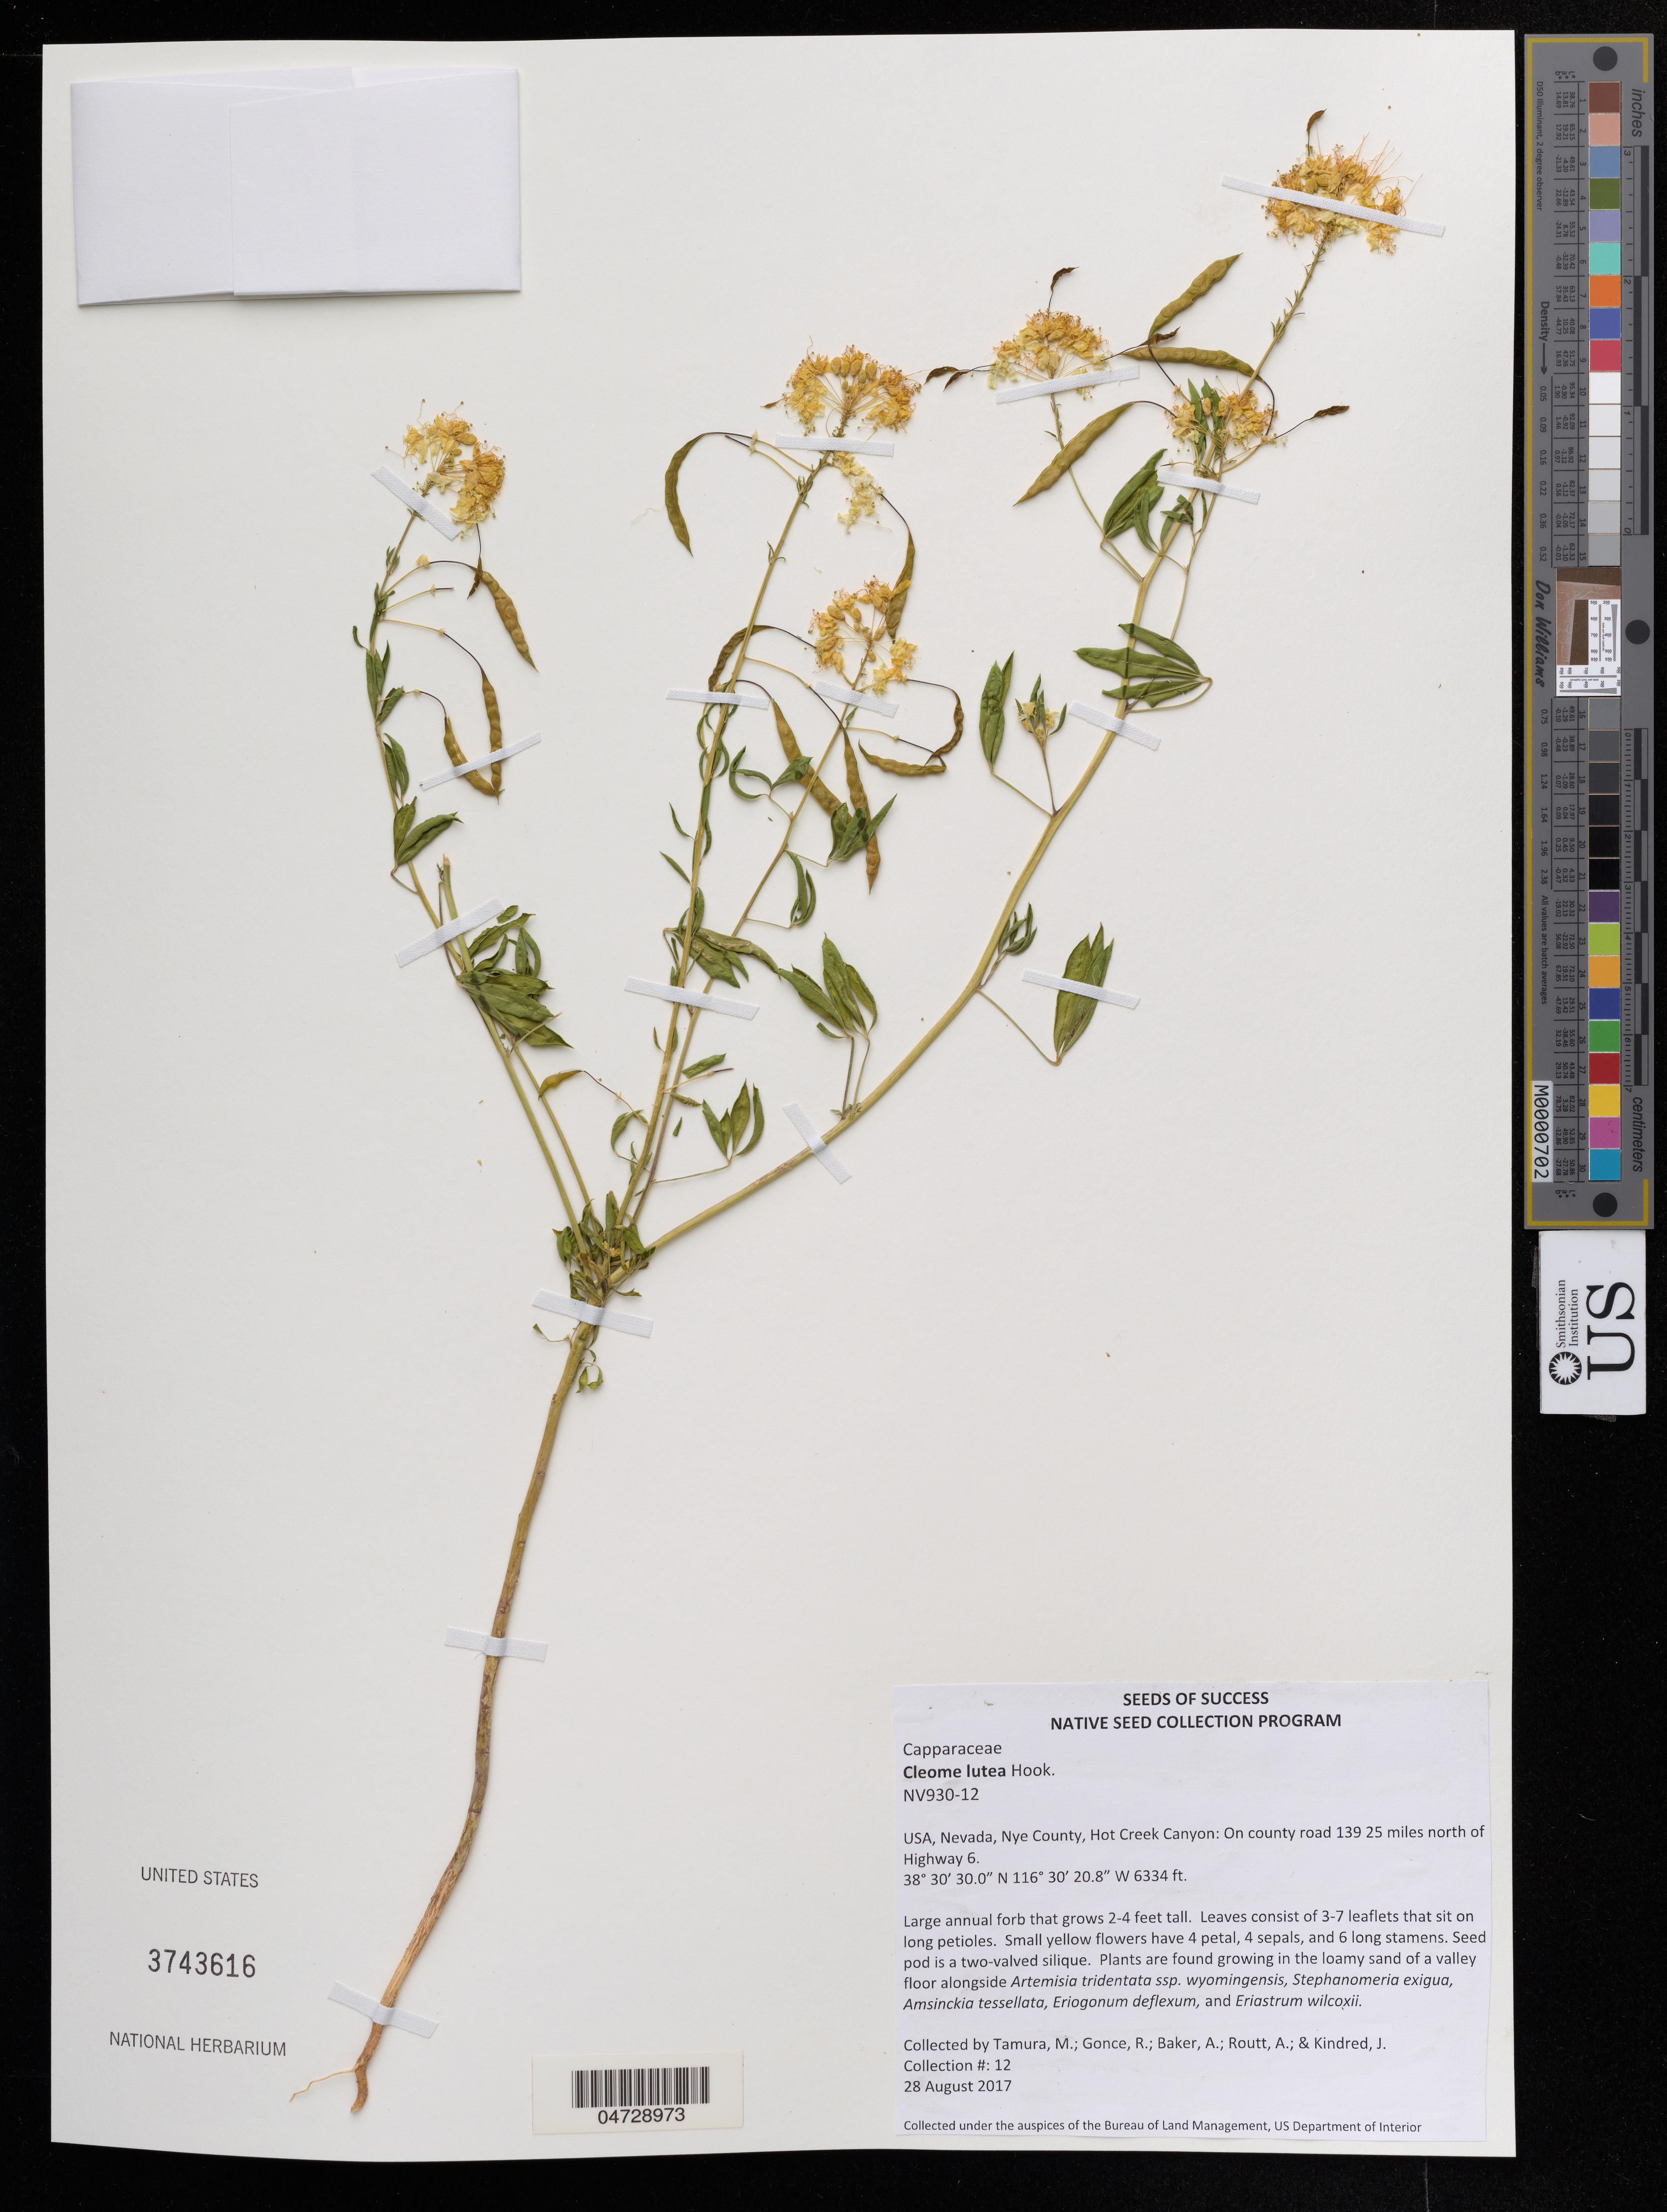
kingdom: Plantae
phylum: Tracheophyta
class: Magnoliopsida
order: Brassicales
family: Cleomaceae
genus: Cleome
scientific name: Cleome lutea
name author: Hook.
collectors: M. Tamura, R. Gonce, A. Baker & A. Routt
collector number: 12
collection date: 2017-08-28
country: United States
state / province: Nevada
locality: Nye County, Hot Creek Canyon: On county road 139.25 miles north of Highway 6.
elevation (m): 1931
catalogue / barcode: US 3743616